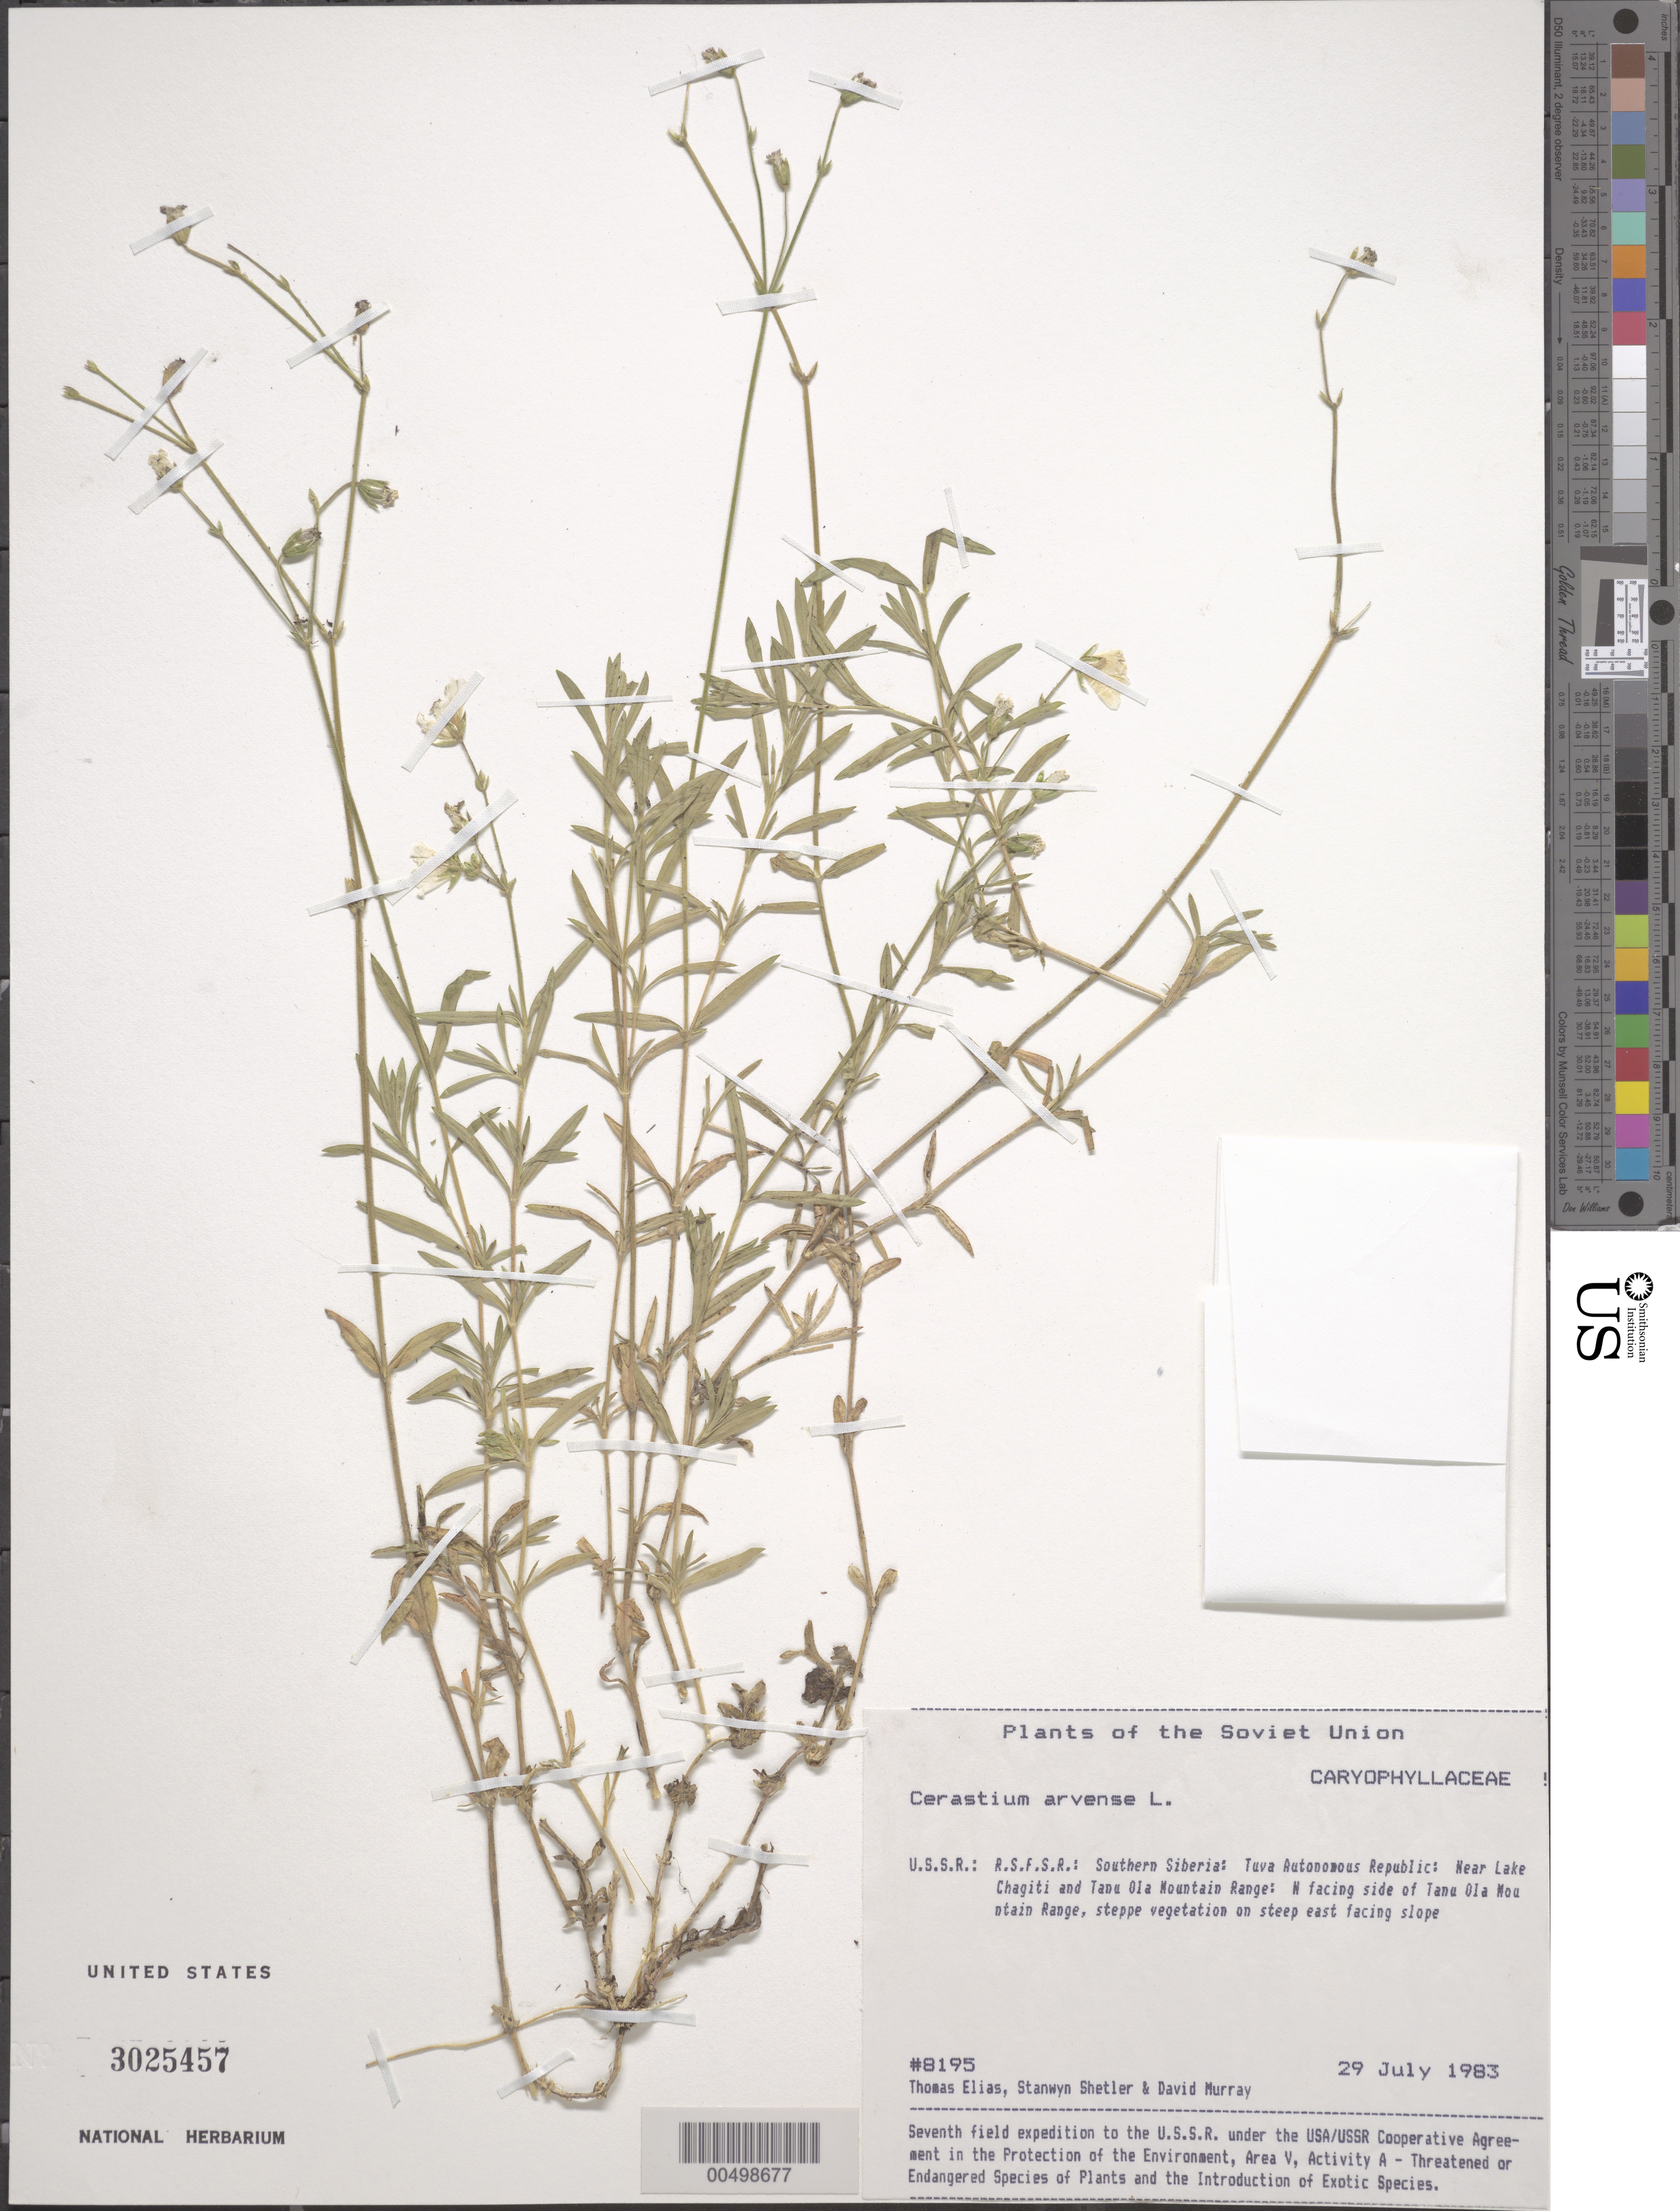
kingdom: Plantae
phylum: Tracheophyta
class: Magnoliopsida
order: Caryophyllales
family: Caryophyllaceae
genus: Cerastium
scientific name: Cerastium arvense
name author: L.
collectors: T. Elias, S. Shetler & D. F. Murray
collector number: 8195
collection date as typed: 29 Jul 1983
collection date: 1983-07-29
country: Russian Federation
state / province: Tuva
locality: Near Lake Chagitai and N-facing side of Tannu-Ola Mountain Range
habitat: steppe vegetation on steep east-facing slope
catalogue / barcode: US 3025457